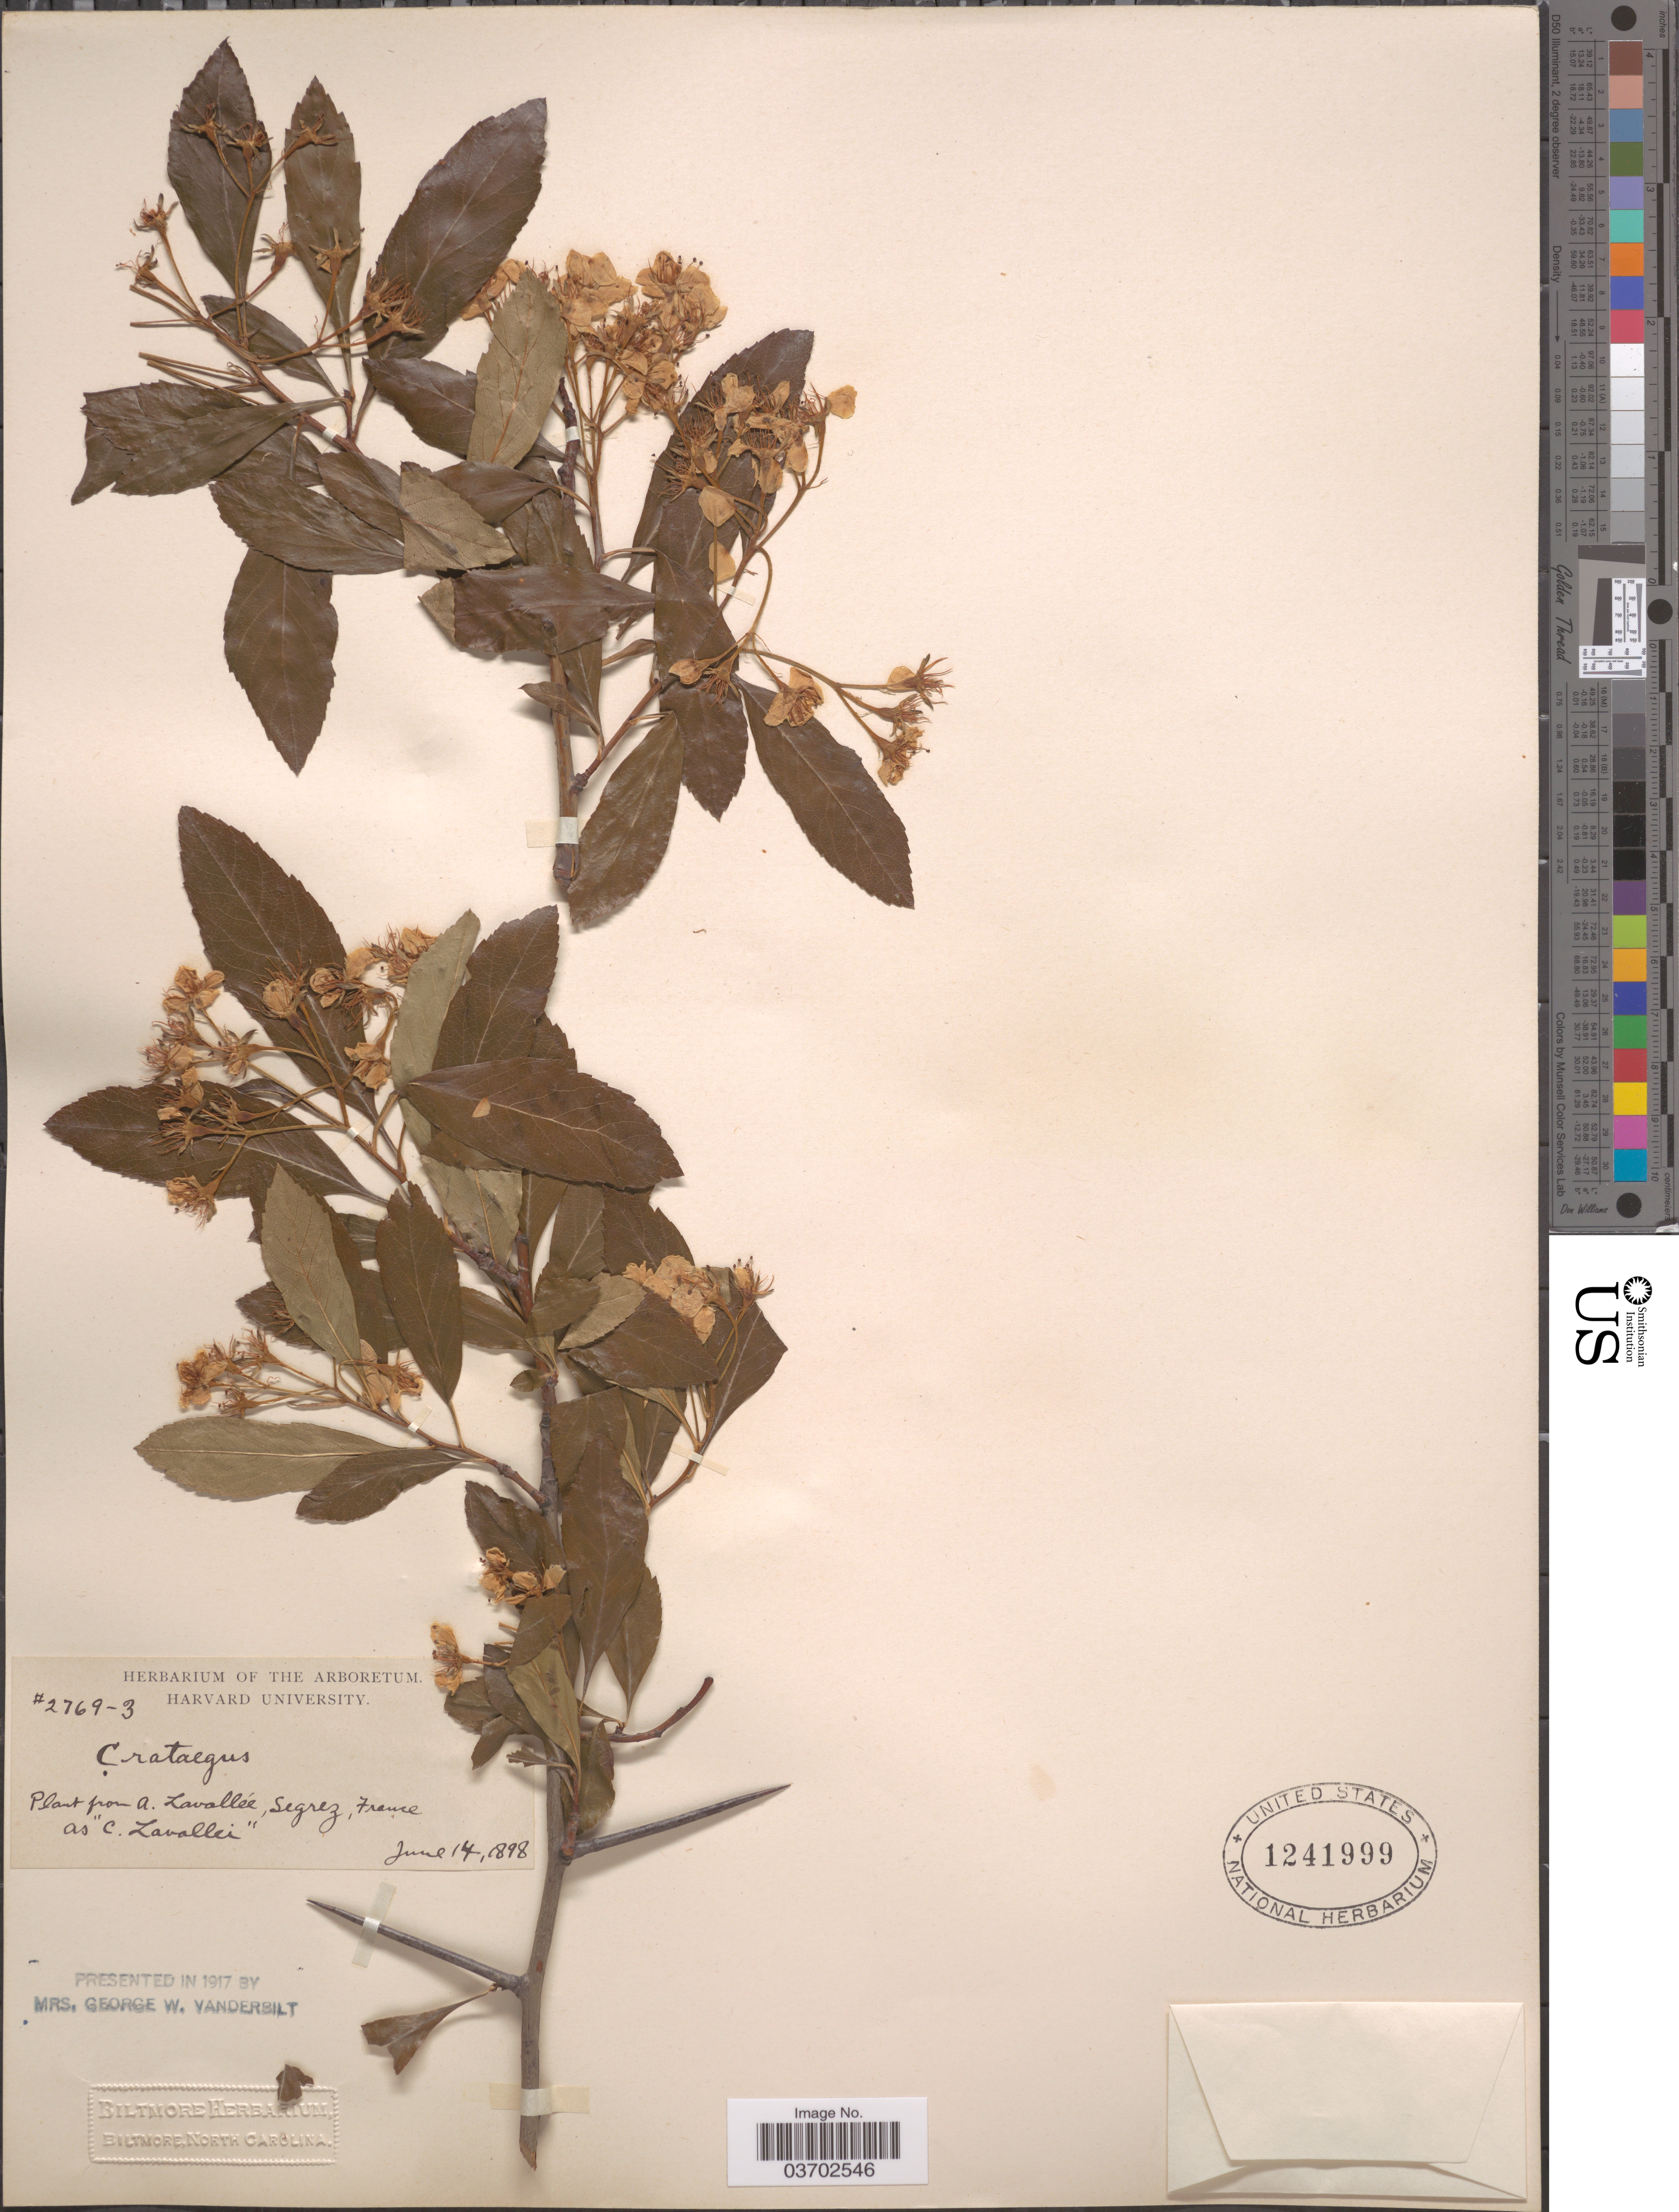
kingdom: Plantae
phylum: Tracheophyta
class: Magnoliopsida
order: Rosales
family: Rosaceae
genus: Crataegus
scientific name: Crataegus lavallei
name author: Sarg.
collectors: Ex herb. of the Arboretum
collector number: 2769-3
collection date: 1898-06-14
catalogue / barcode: US 1241999